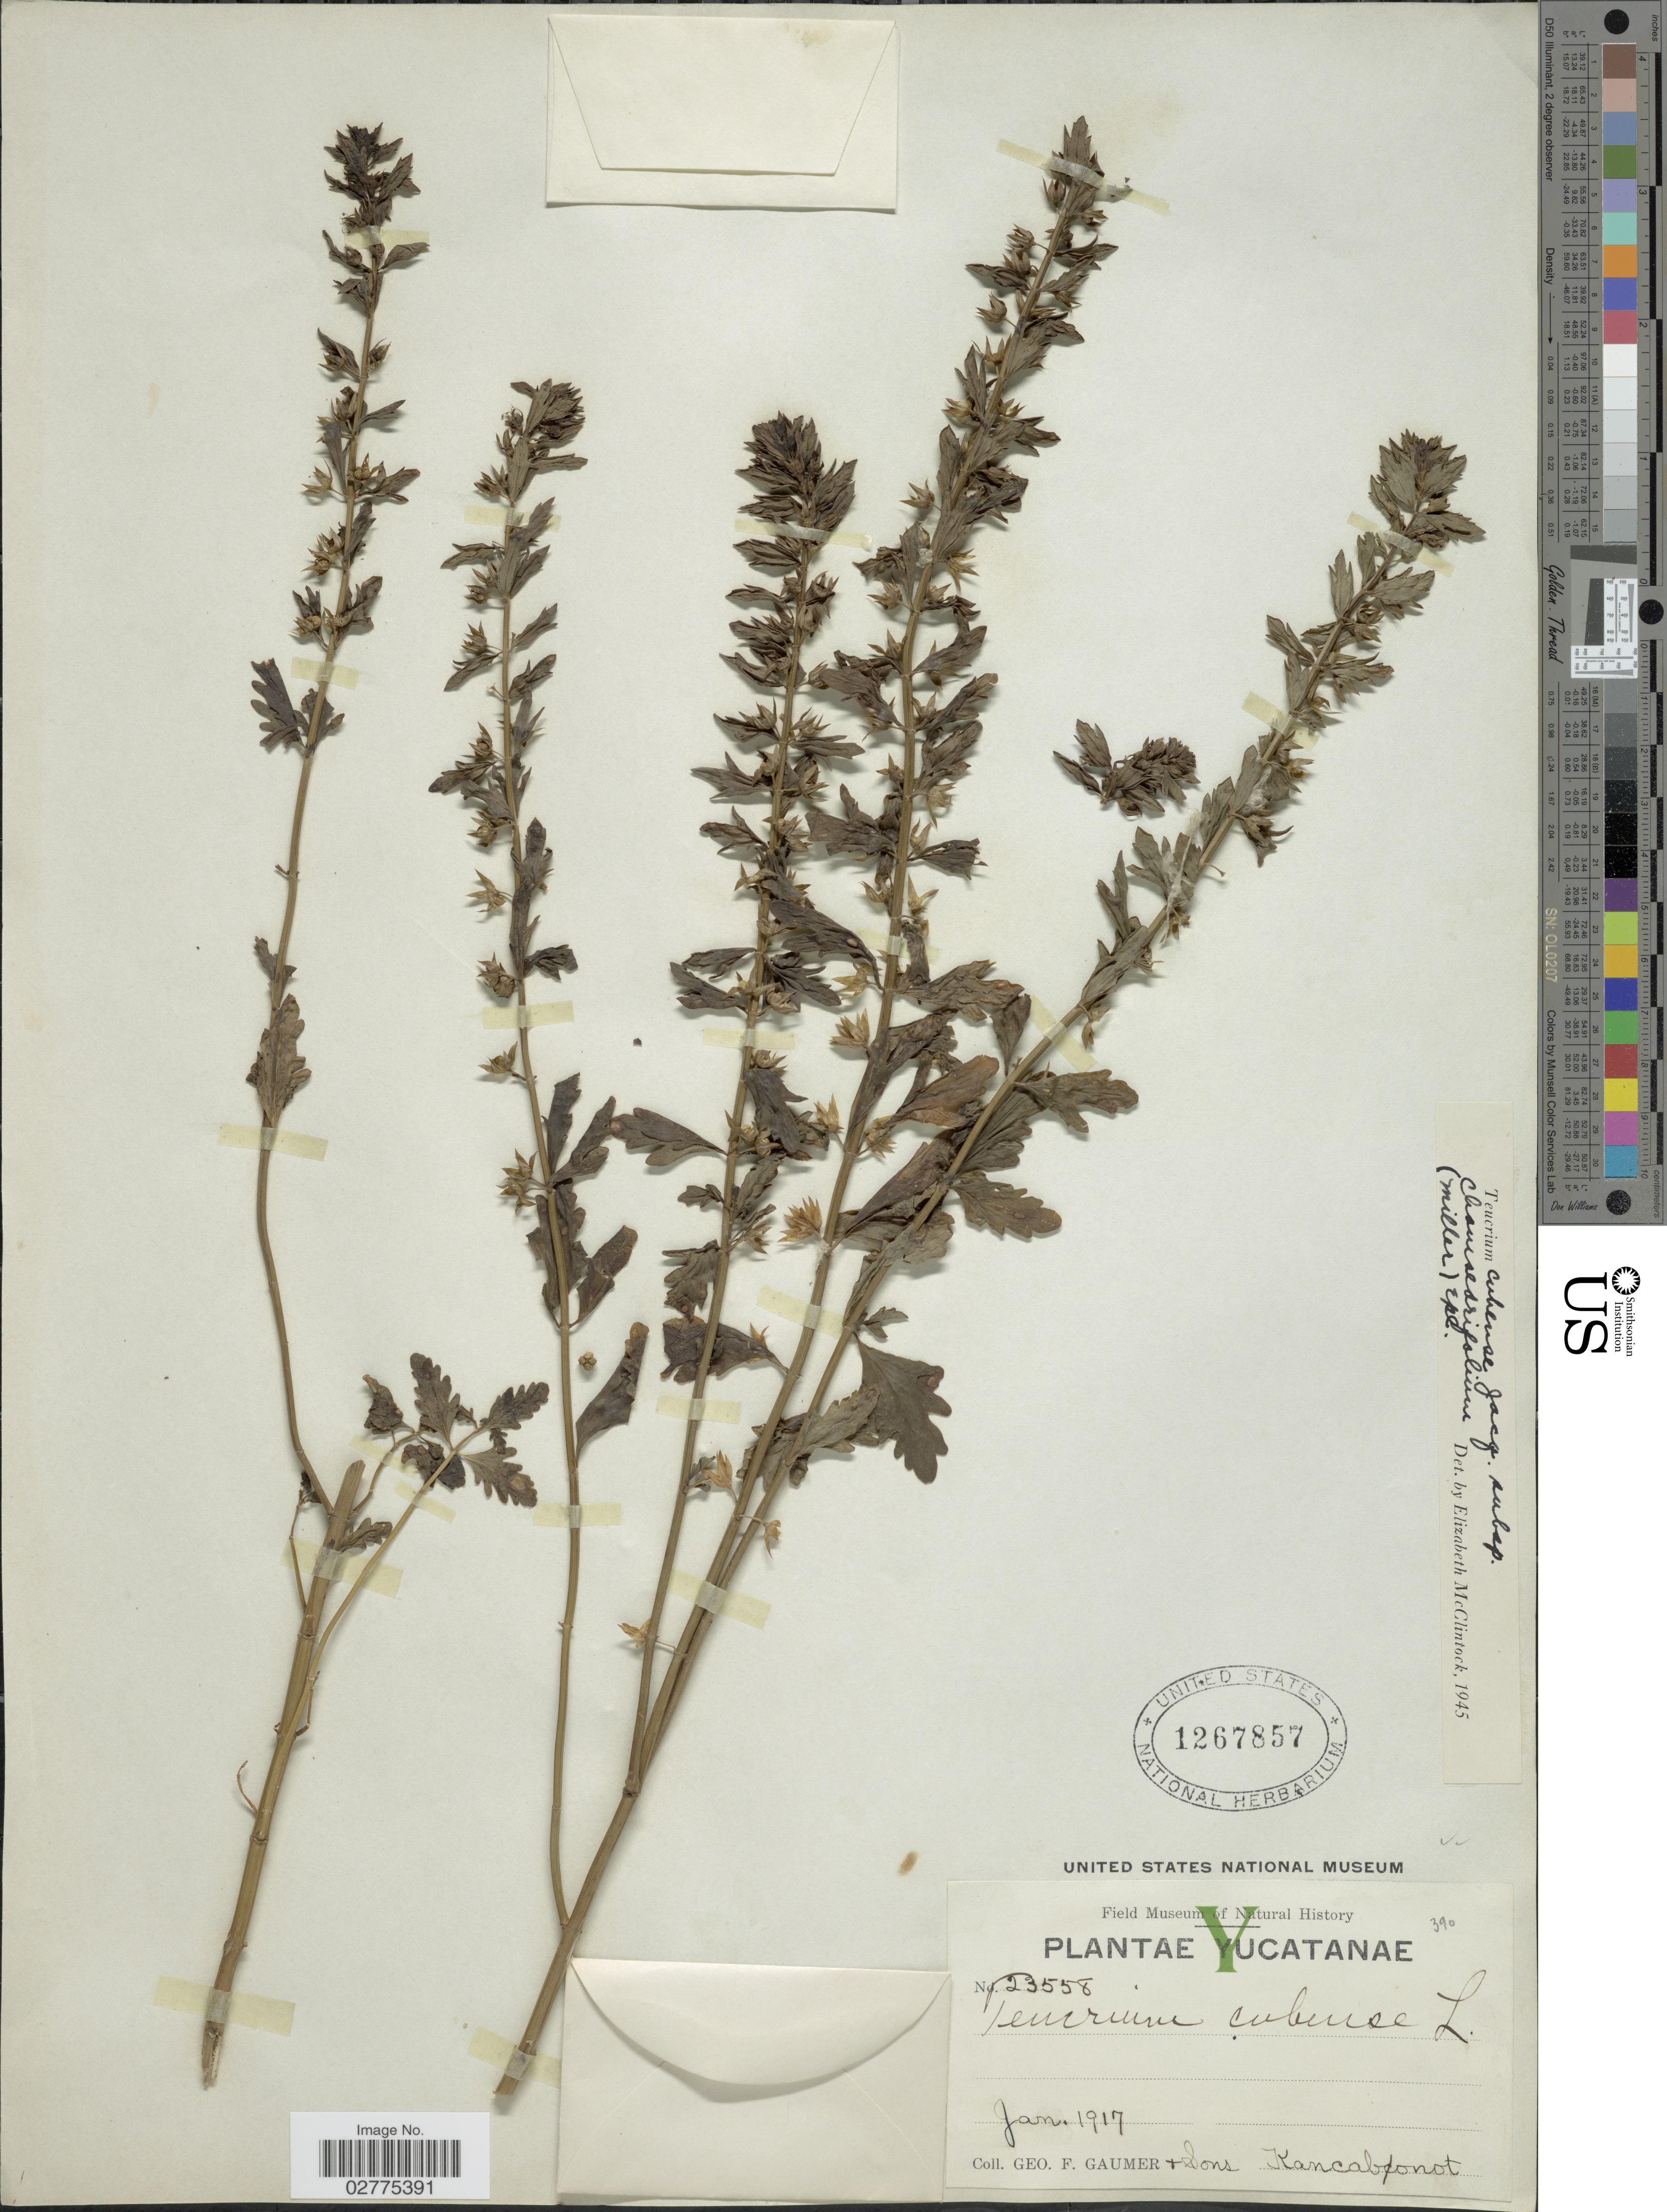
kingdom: Plantae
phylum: Tracheophyta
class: Magnoliopsida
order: Lamiales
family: Lamiaceae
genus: Teucrium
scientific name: Teucrium cubense subsp. chamaedrifolium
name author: Jacq.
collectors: G. F. Gaumer & et al.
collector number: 23558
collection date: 1917-01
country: Mexico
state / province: Yucatán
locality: Yucatanae. Kancabonot.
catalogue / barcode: US 1267857